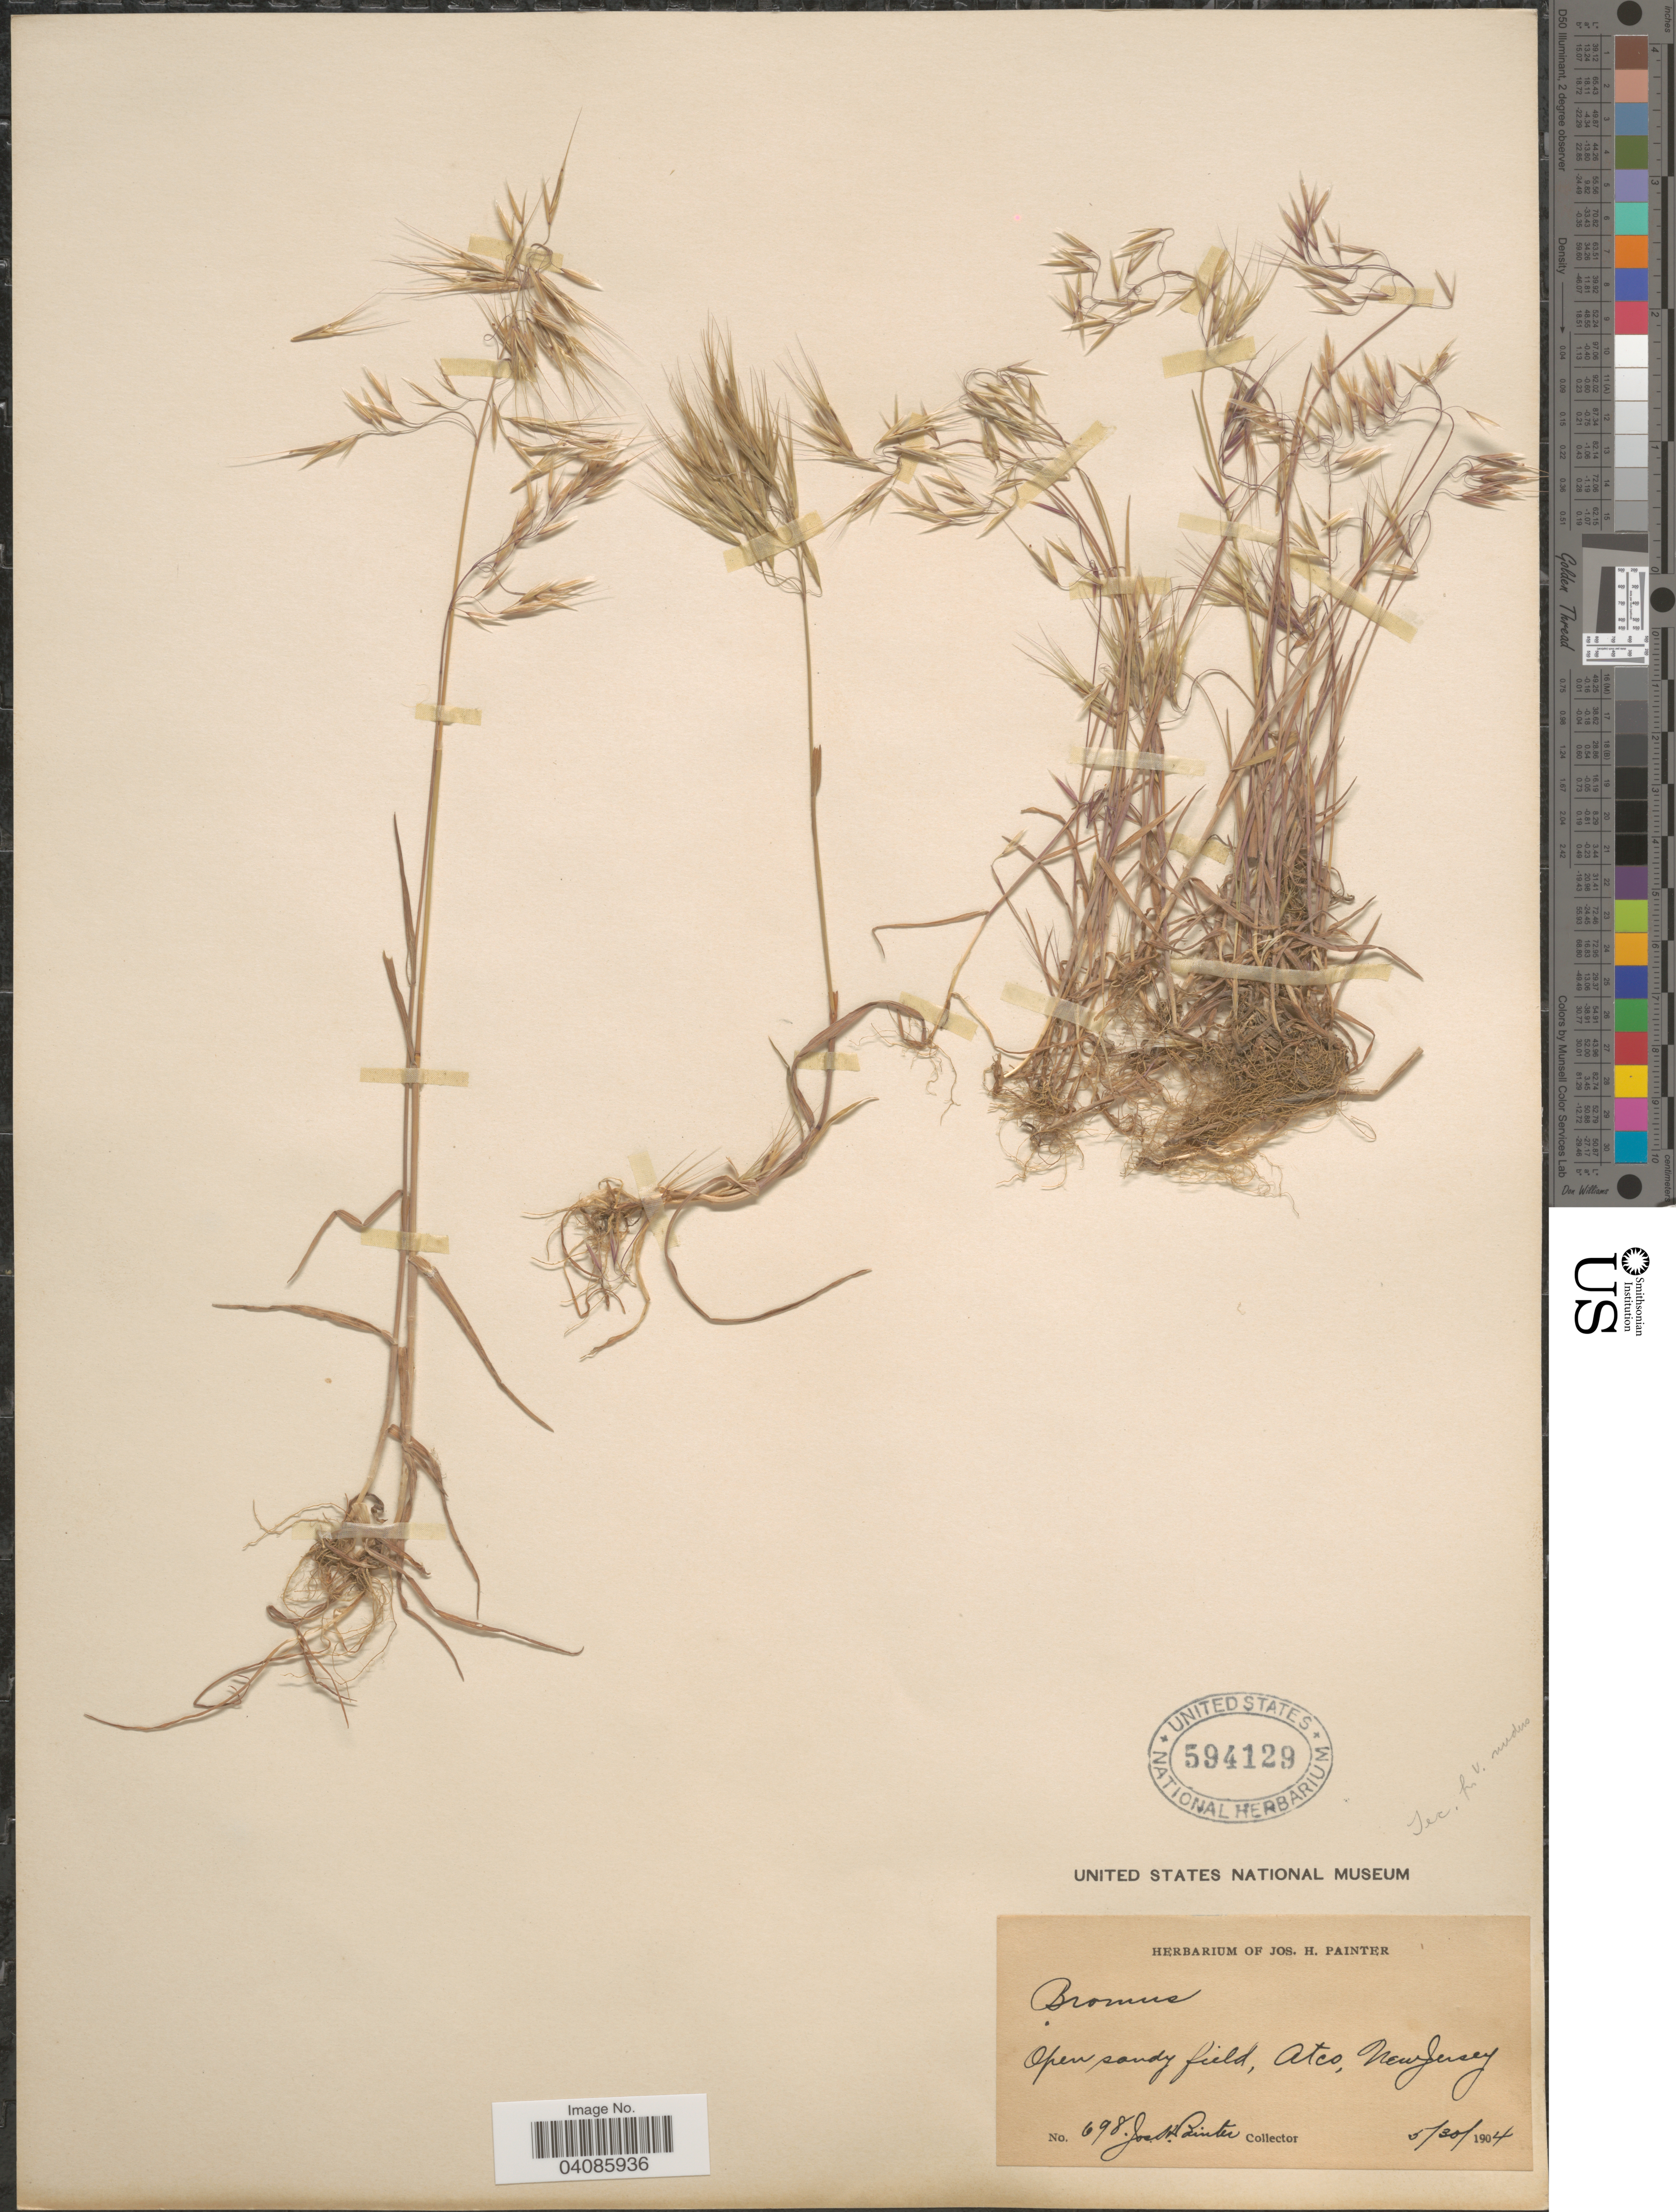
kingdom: Plantae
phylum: Tracheophyta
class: Liliopsida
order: Poales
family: Poaceae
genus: Bromus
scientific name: Bromus tectorum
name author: L.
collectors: J. H. Painter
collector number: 698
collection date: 1904-05-30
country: United States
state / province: New Jersey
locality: Open sandy field, Atco.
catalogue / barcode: US 594129